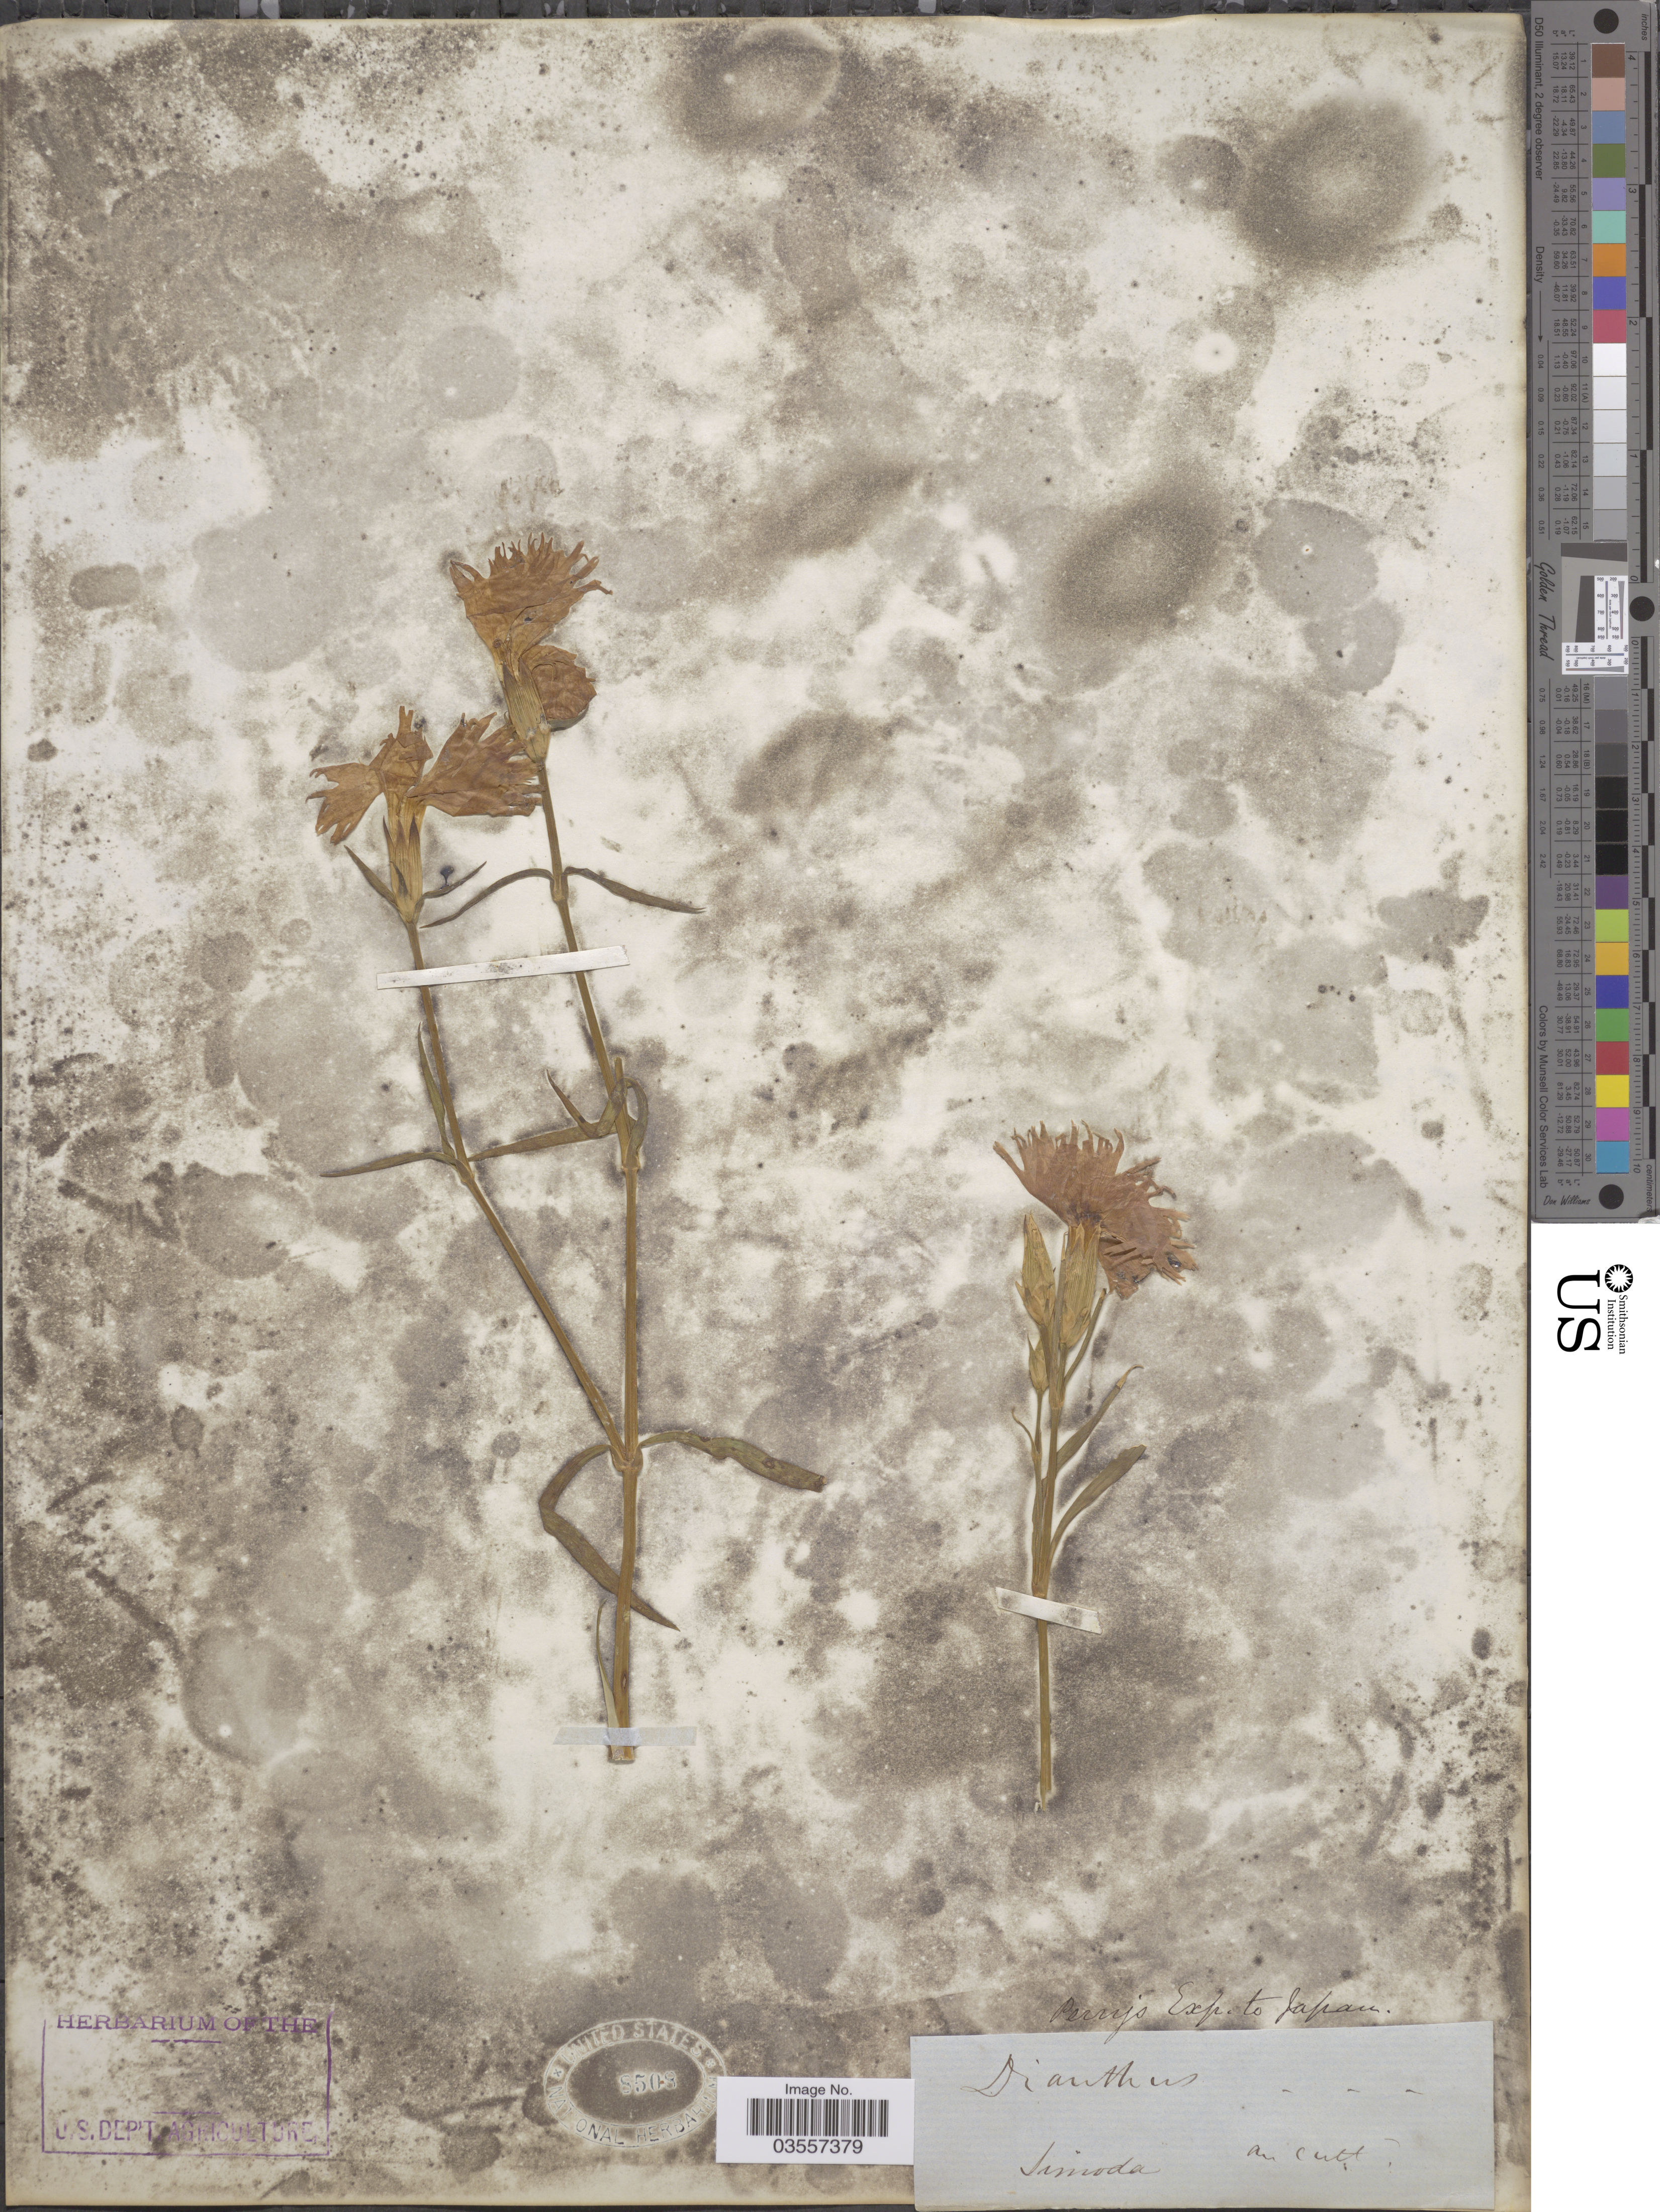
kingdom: Plantae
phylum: Tracheophyta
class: Magnoliopsida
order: Caryophyllales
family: Caryophyllaceae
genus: Dianthus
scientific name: Dianthus sp.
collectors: -- Perry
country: Japan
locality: Simoda.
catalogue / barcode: US 8508